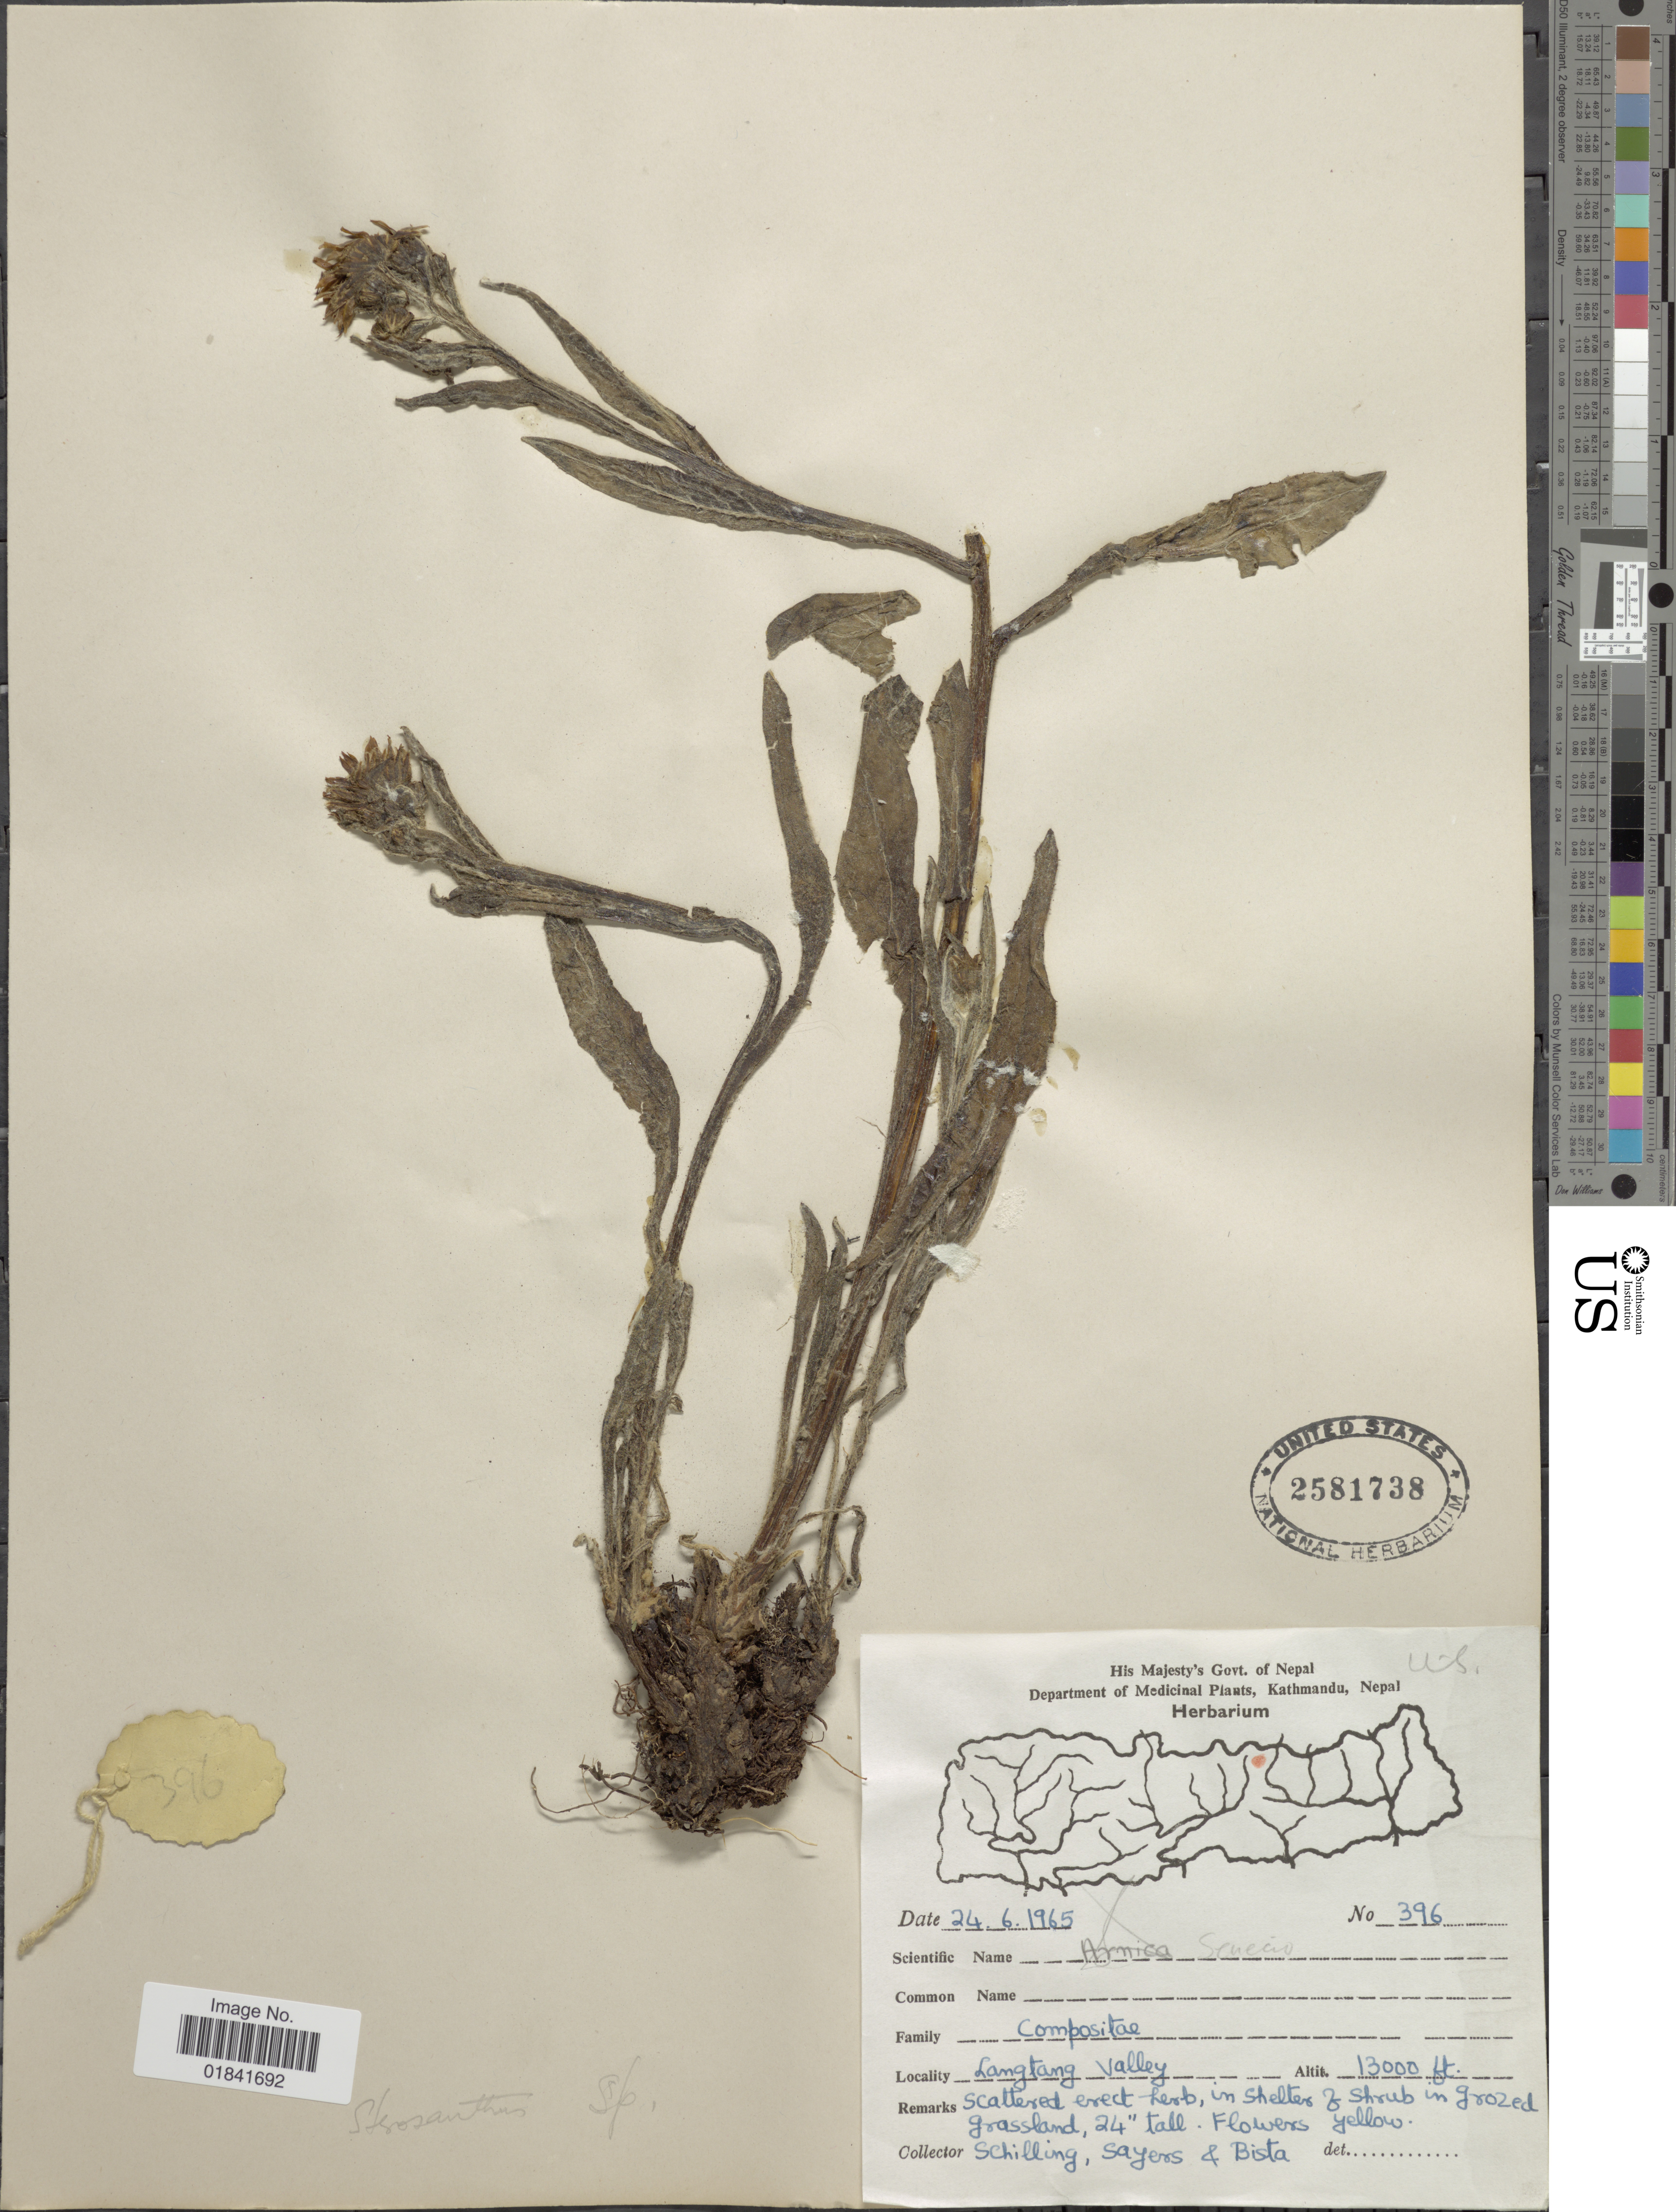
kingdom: Plantae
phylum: Tracheophyta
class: Magnoliopsida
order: Asterales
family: Asteraceae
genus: Senecio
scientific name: Senecio sp.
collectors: Schilling, --, -. Sayers & -. Bista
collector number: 396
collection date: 1965-06-24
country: Nepal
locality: Langtang Valley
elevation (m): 3962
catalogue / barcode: US 2581738